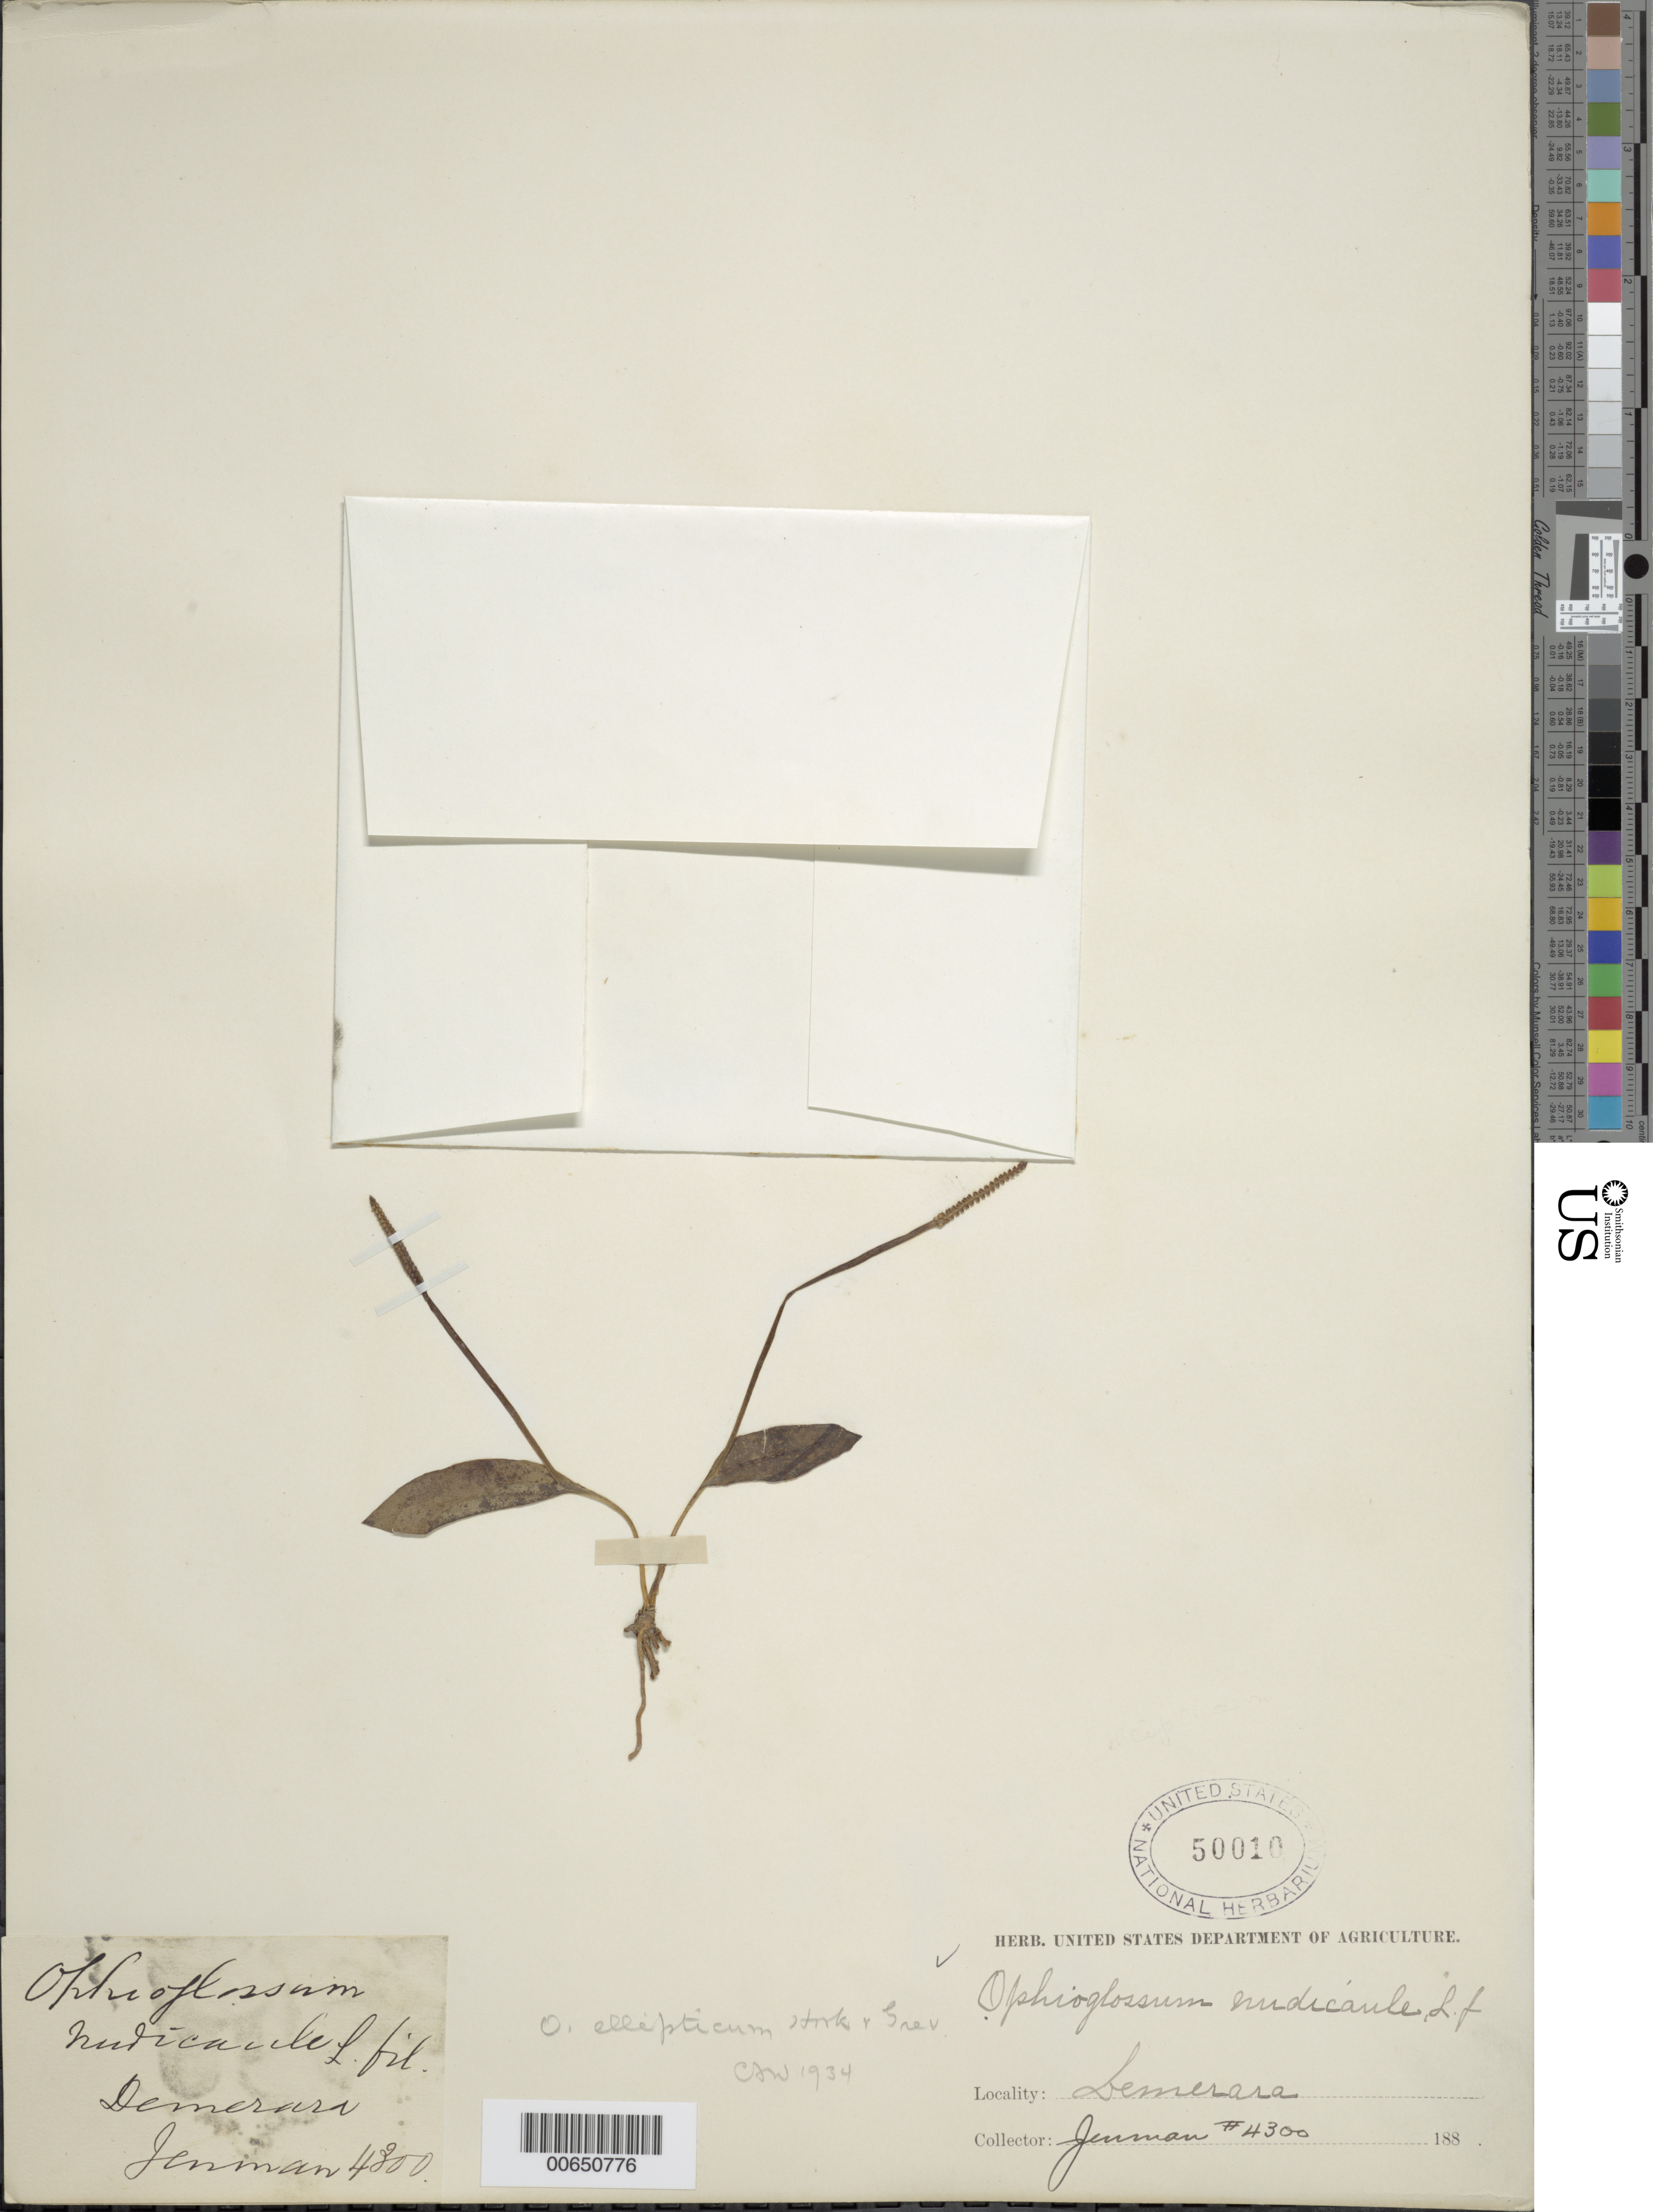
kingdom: Plantae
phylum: Tracheophyta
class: Polypodiopsida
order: Ophioglossales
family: Ophioglossaceae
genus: Ophioglossum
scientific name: Ophioglossum nudicaule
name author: L. f.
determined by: Jenman, G. S.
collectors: G. S. Jenman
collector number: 4300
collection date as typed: s.d.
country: Guyana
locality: Demerara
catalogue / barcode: US 50010